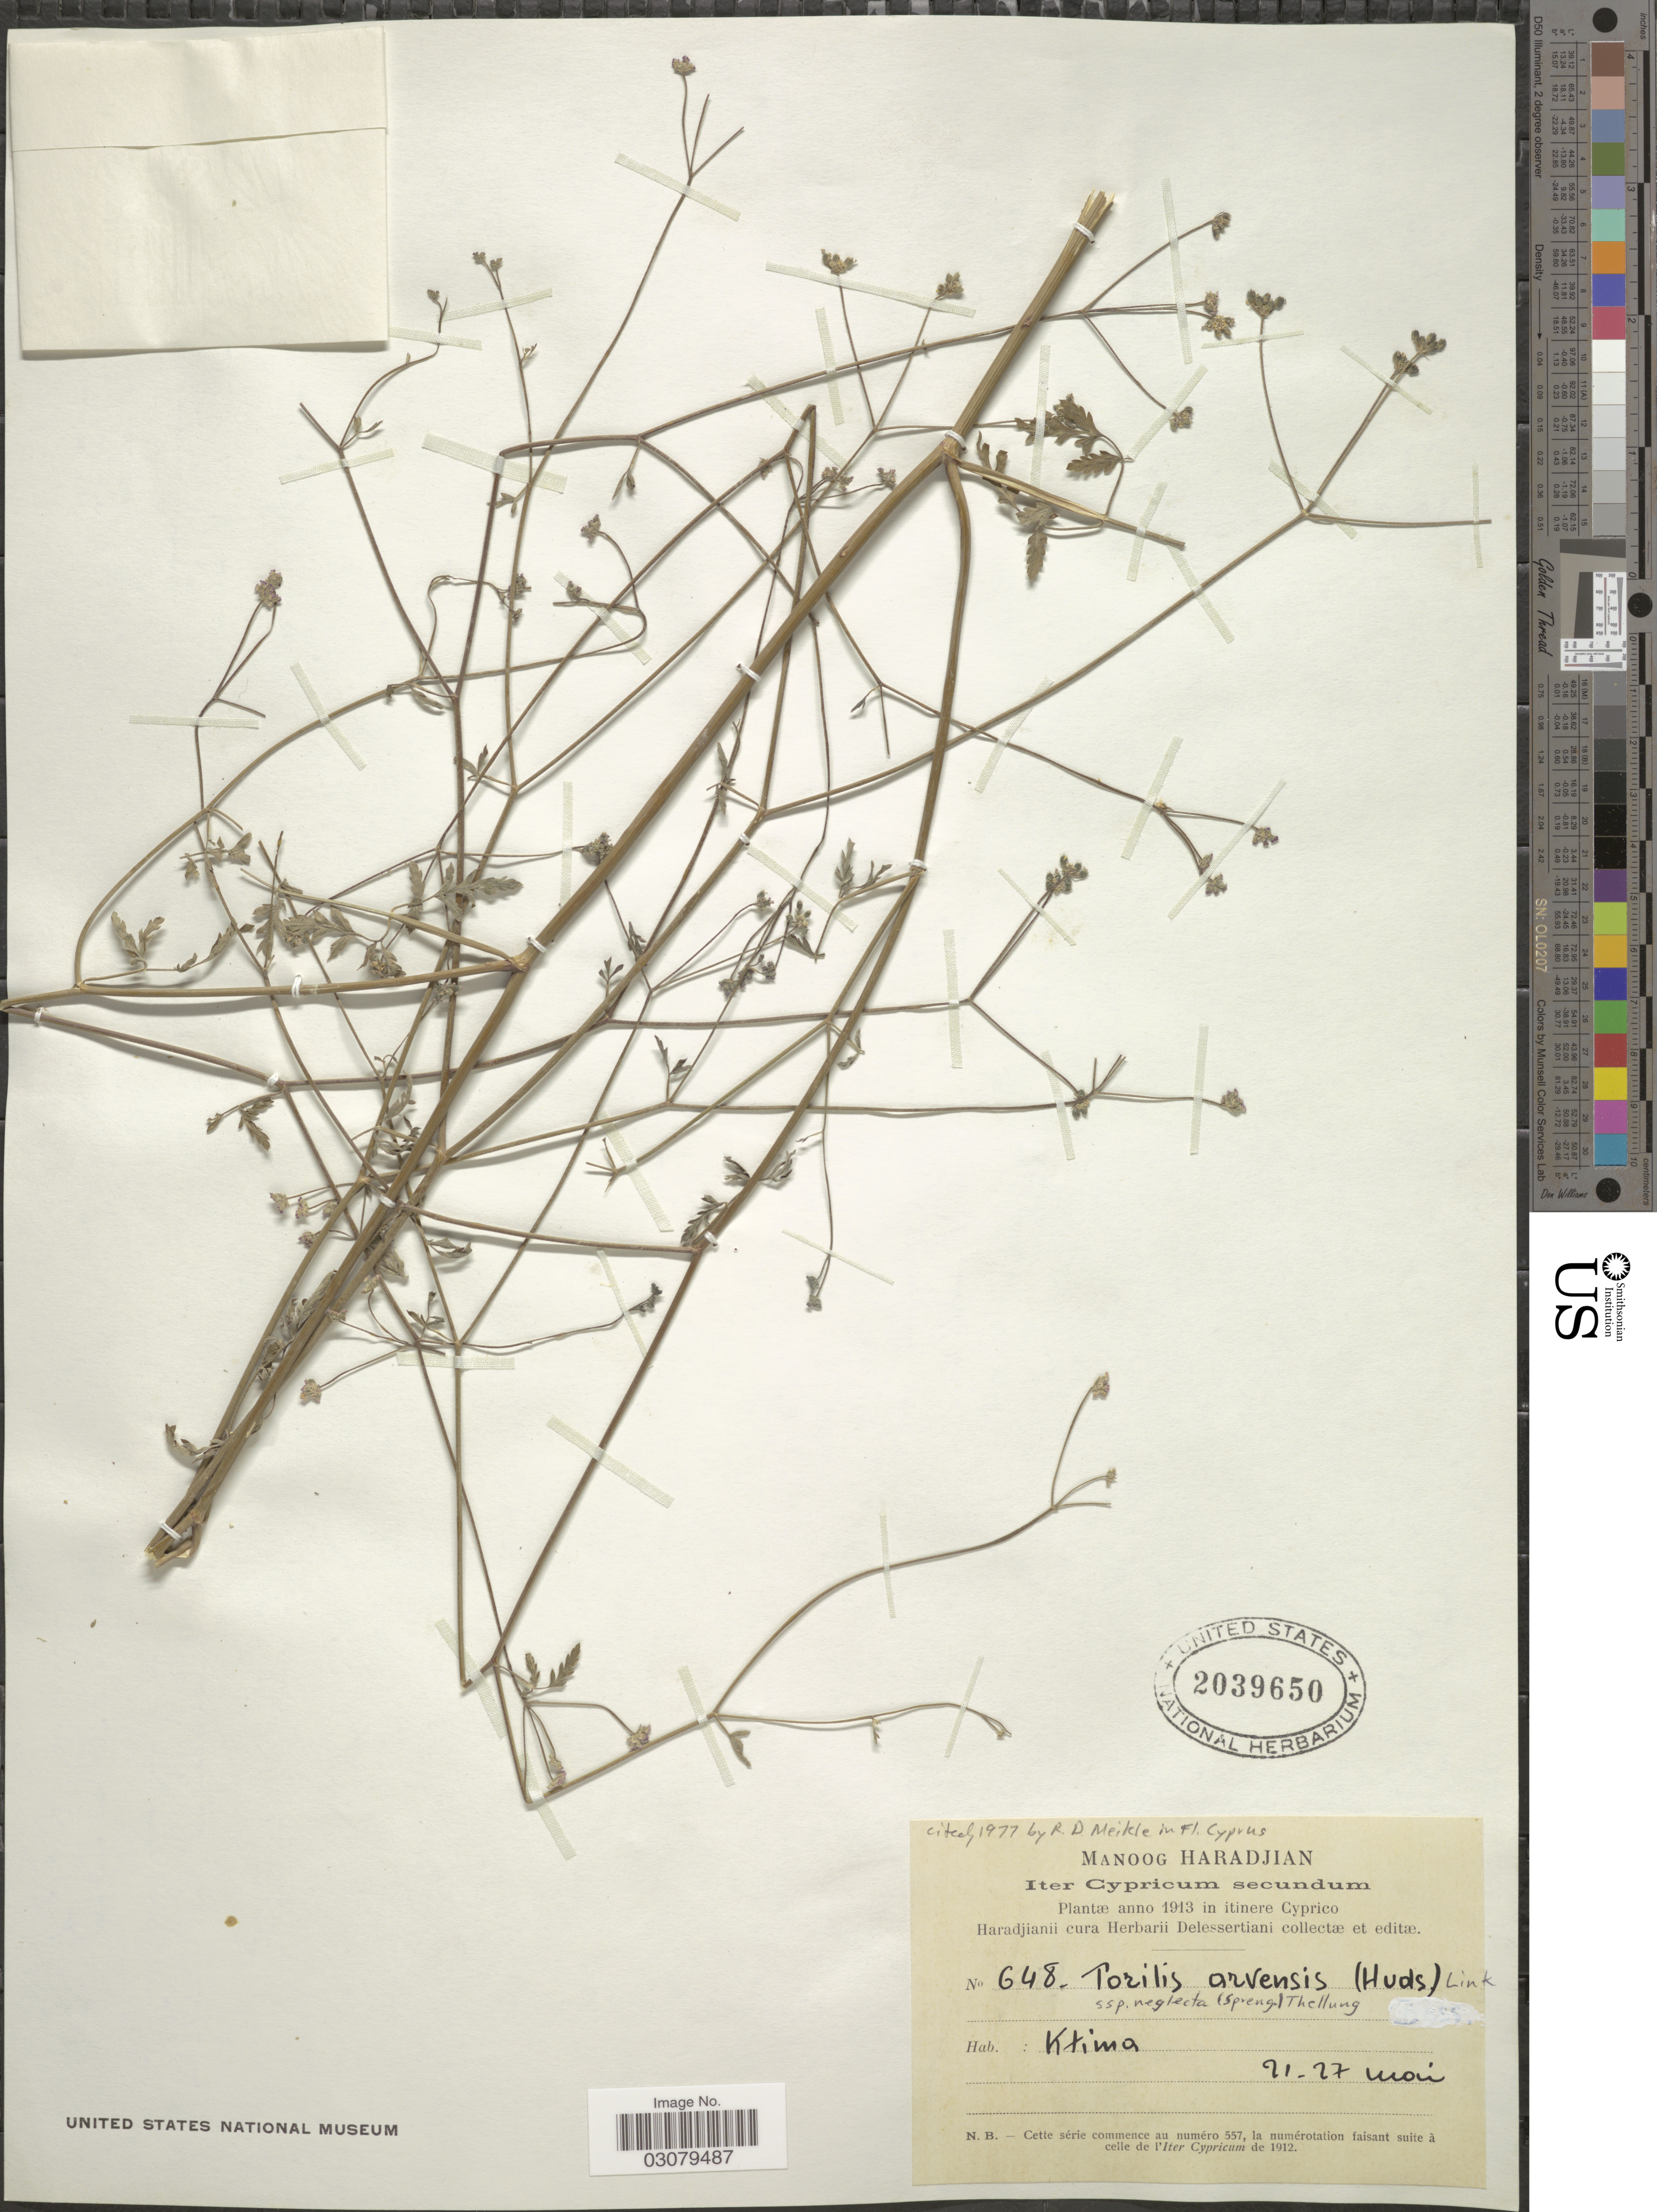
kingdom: Plantae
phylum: Tracheophyta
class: Magnoliopsida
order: Apiales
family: Apiaceae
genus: Torilis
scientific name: Torilis arvensis subsp. neglecta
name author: (Schult.) Thell.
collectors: M. Haradjian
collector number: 648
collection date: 1913-05-21/1913-05-27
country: Cyprus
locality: Cyprico. Ktima.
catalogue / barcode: US 2039650